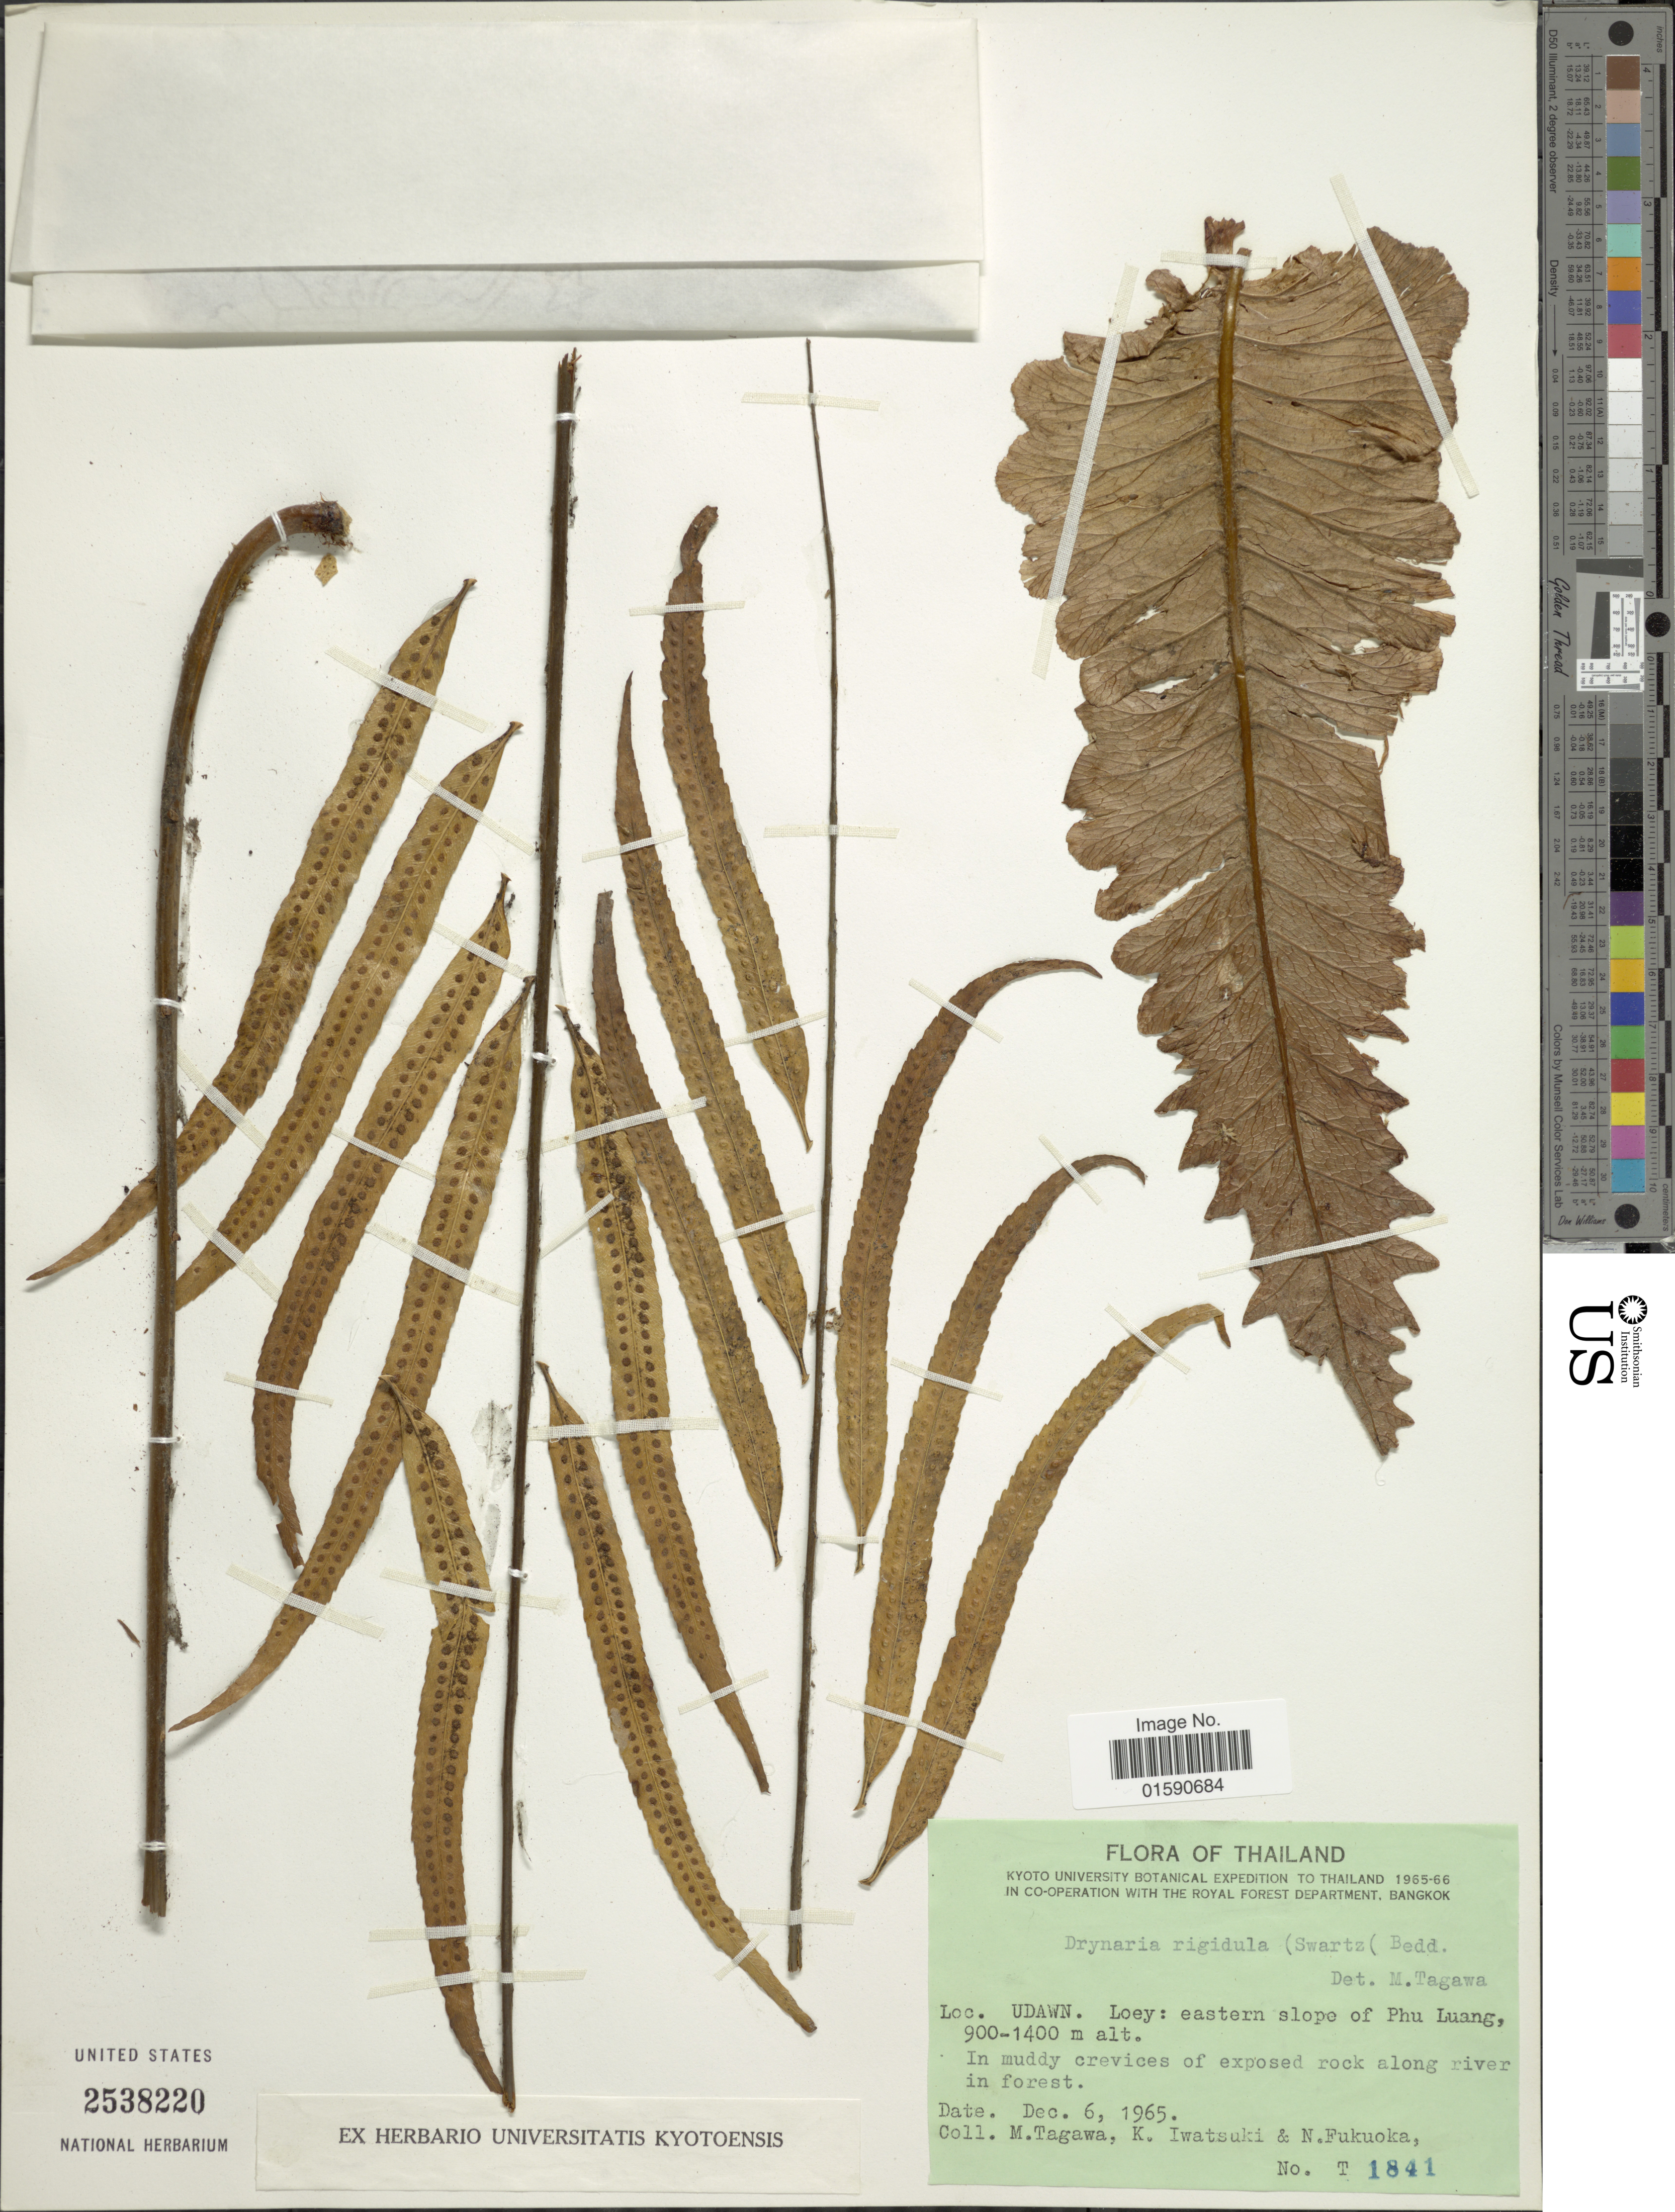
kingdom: Plantae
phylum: Tracheophyta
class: Polypodiopsida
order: Polypodiales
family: Polypodiaceae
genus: Drynaria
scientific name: Drynaria rigidula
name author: (Sw.) Bedd.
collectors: M. Tagawa, K. Iwatsuki & N. Fukuoka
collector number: T 1841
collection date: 1965-12-06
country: Thailand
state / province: Loei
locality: Udawn. Loey: eastern slope of Phu Luang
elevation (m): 900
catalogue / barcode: US 2538220